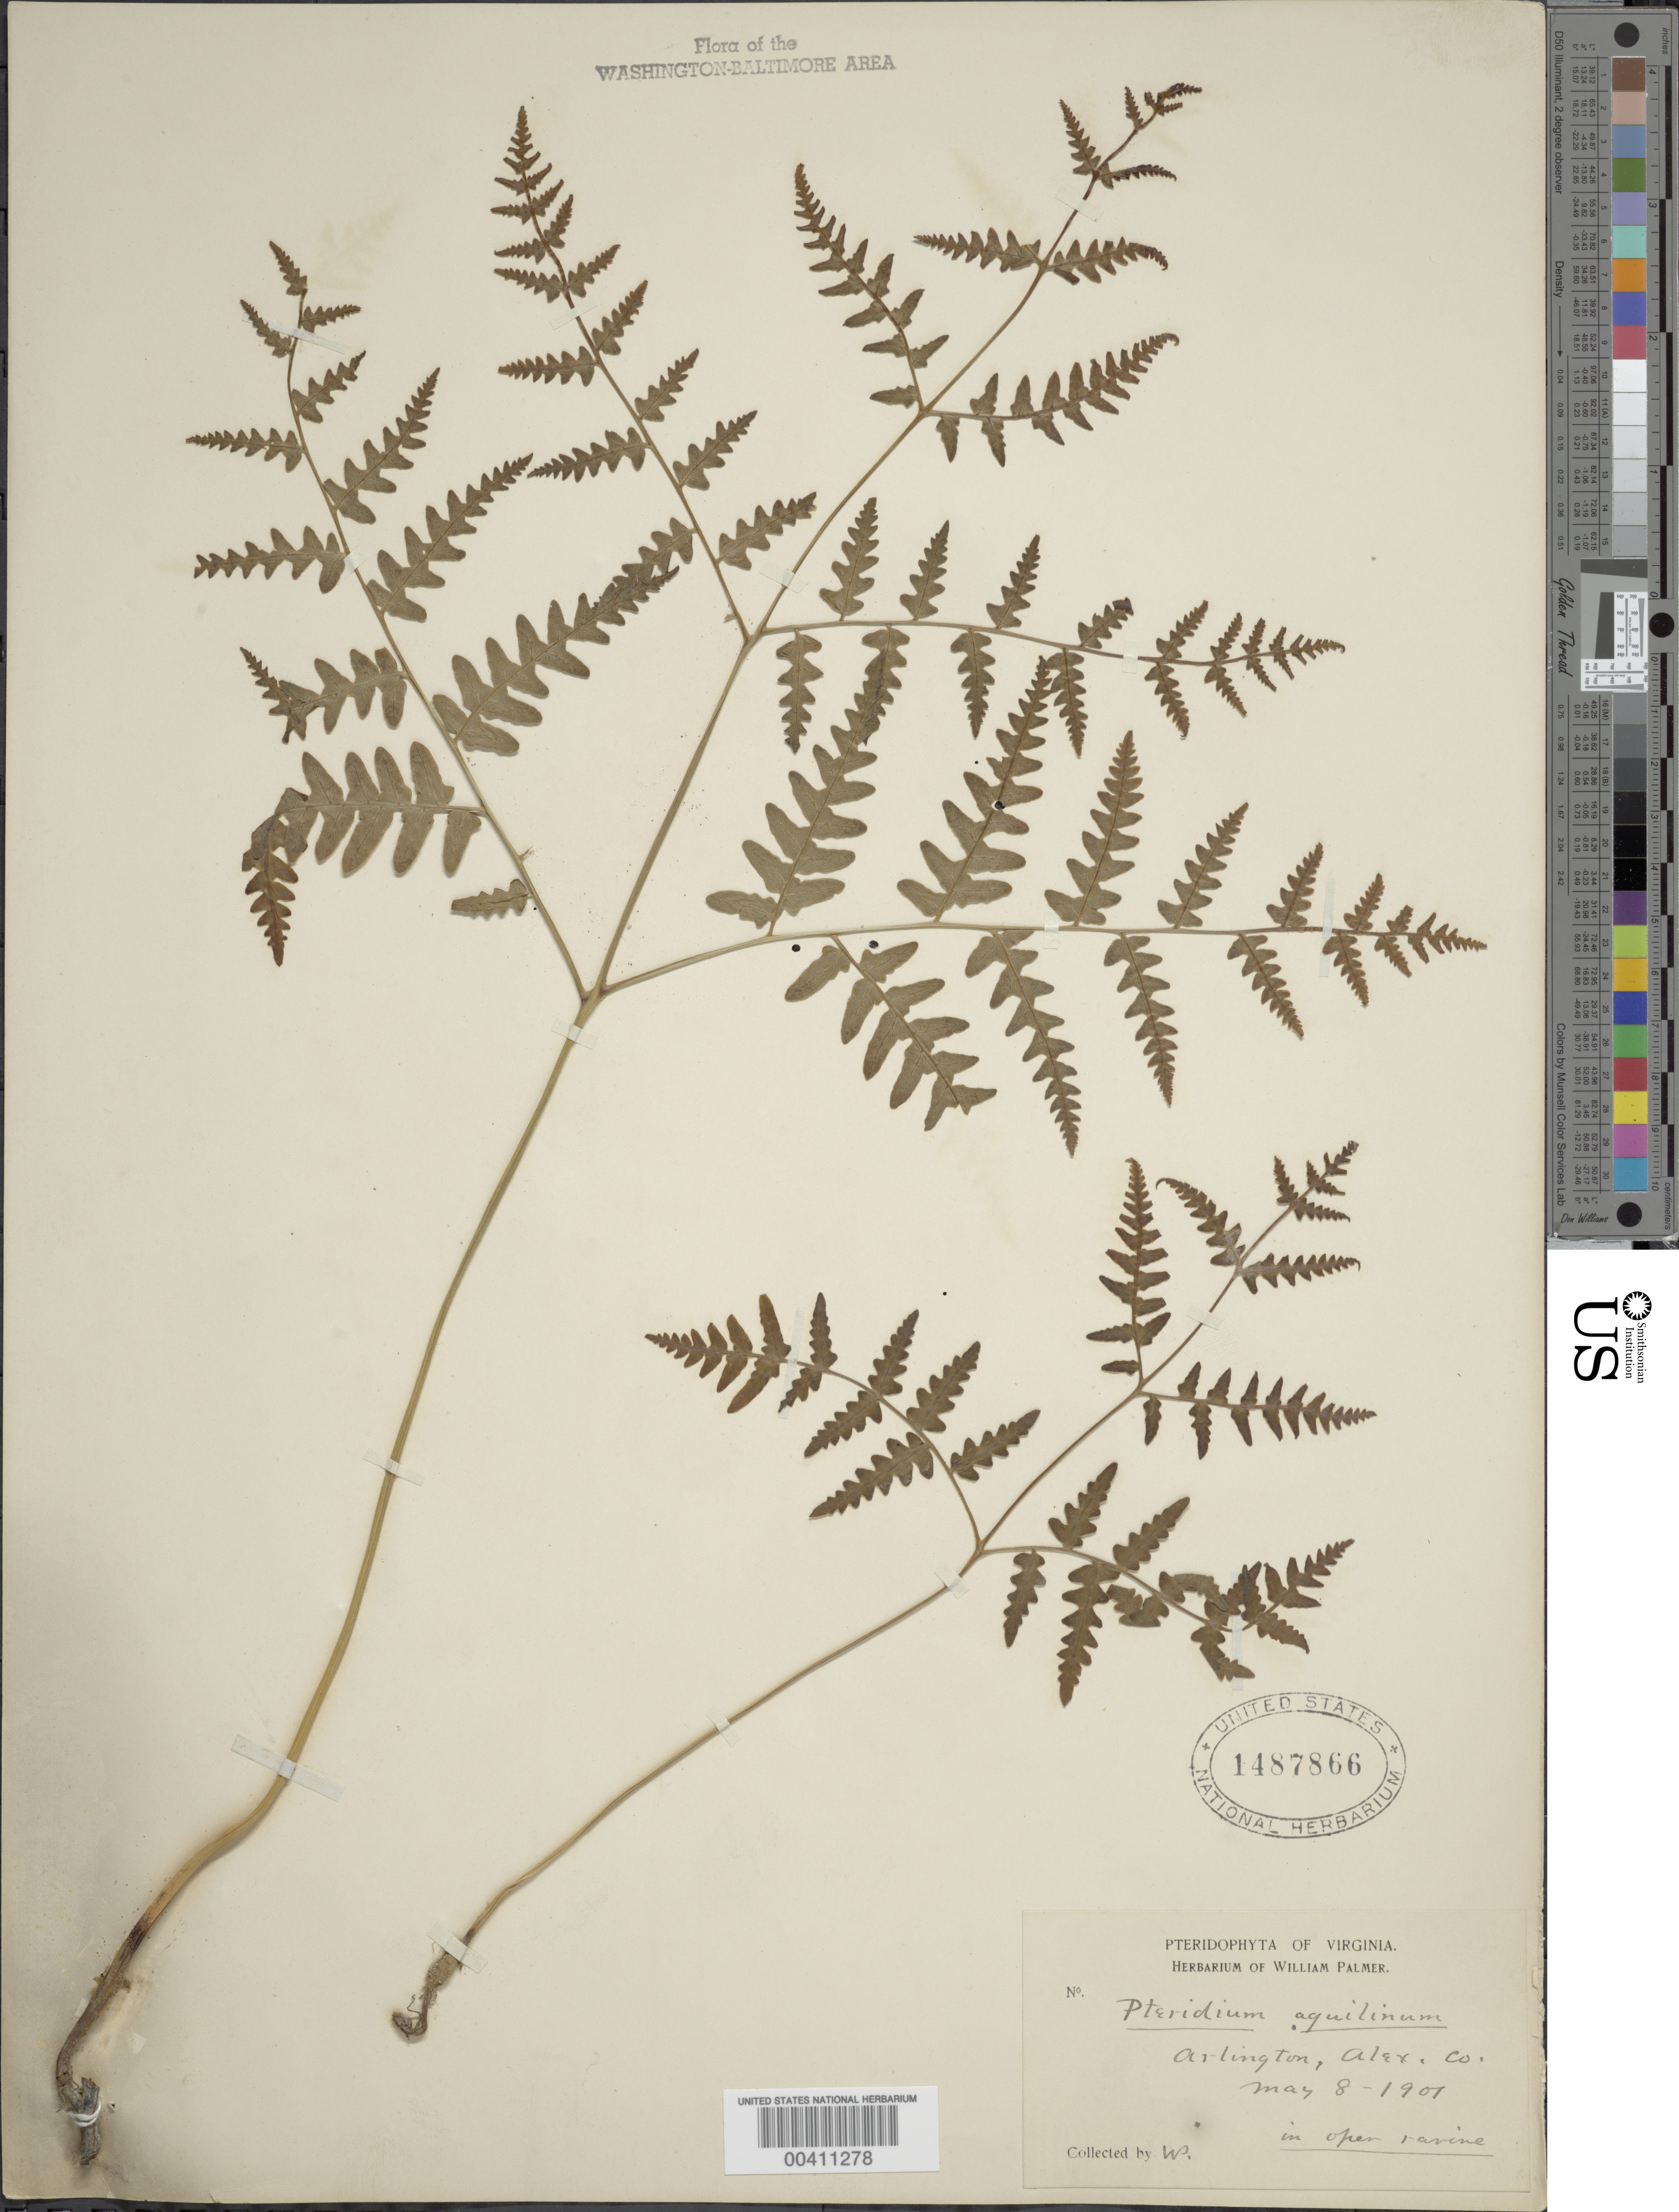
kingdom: Plantae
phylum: Tracheophyta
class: Polypodiopsida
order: Polypodiales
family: Dennstaedtiaceae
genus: Pteridium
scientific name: Pteridium aquilinum var. latiusculum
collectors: W. Palmer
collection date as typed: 08 May 1901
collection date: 1901-05-08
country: United States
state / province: Virginia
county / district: Arlington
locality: Arlington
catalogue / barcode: US 1487866